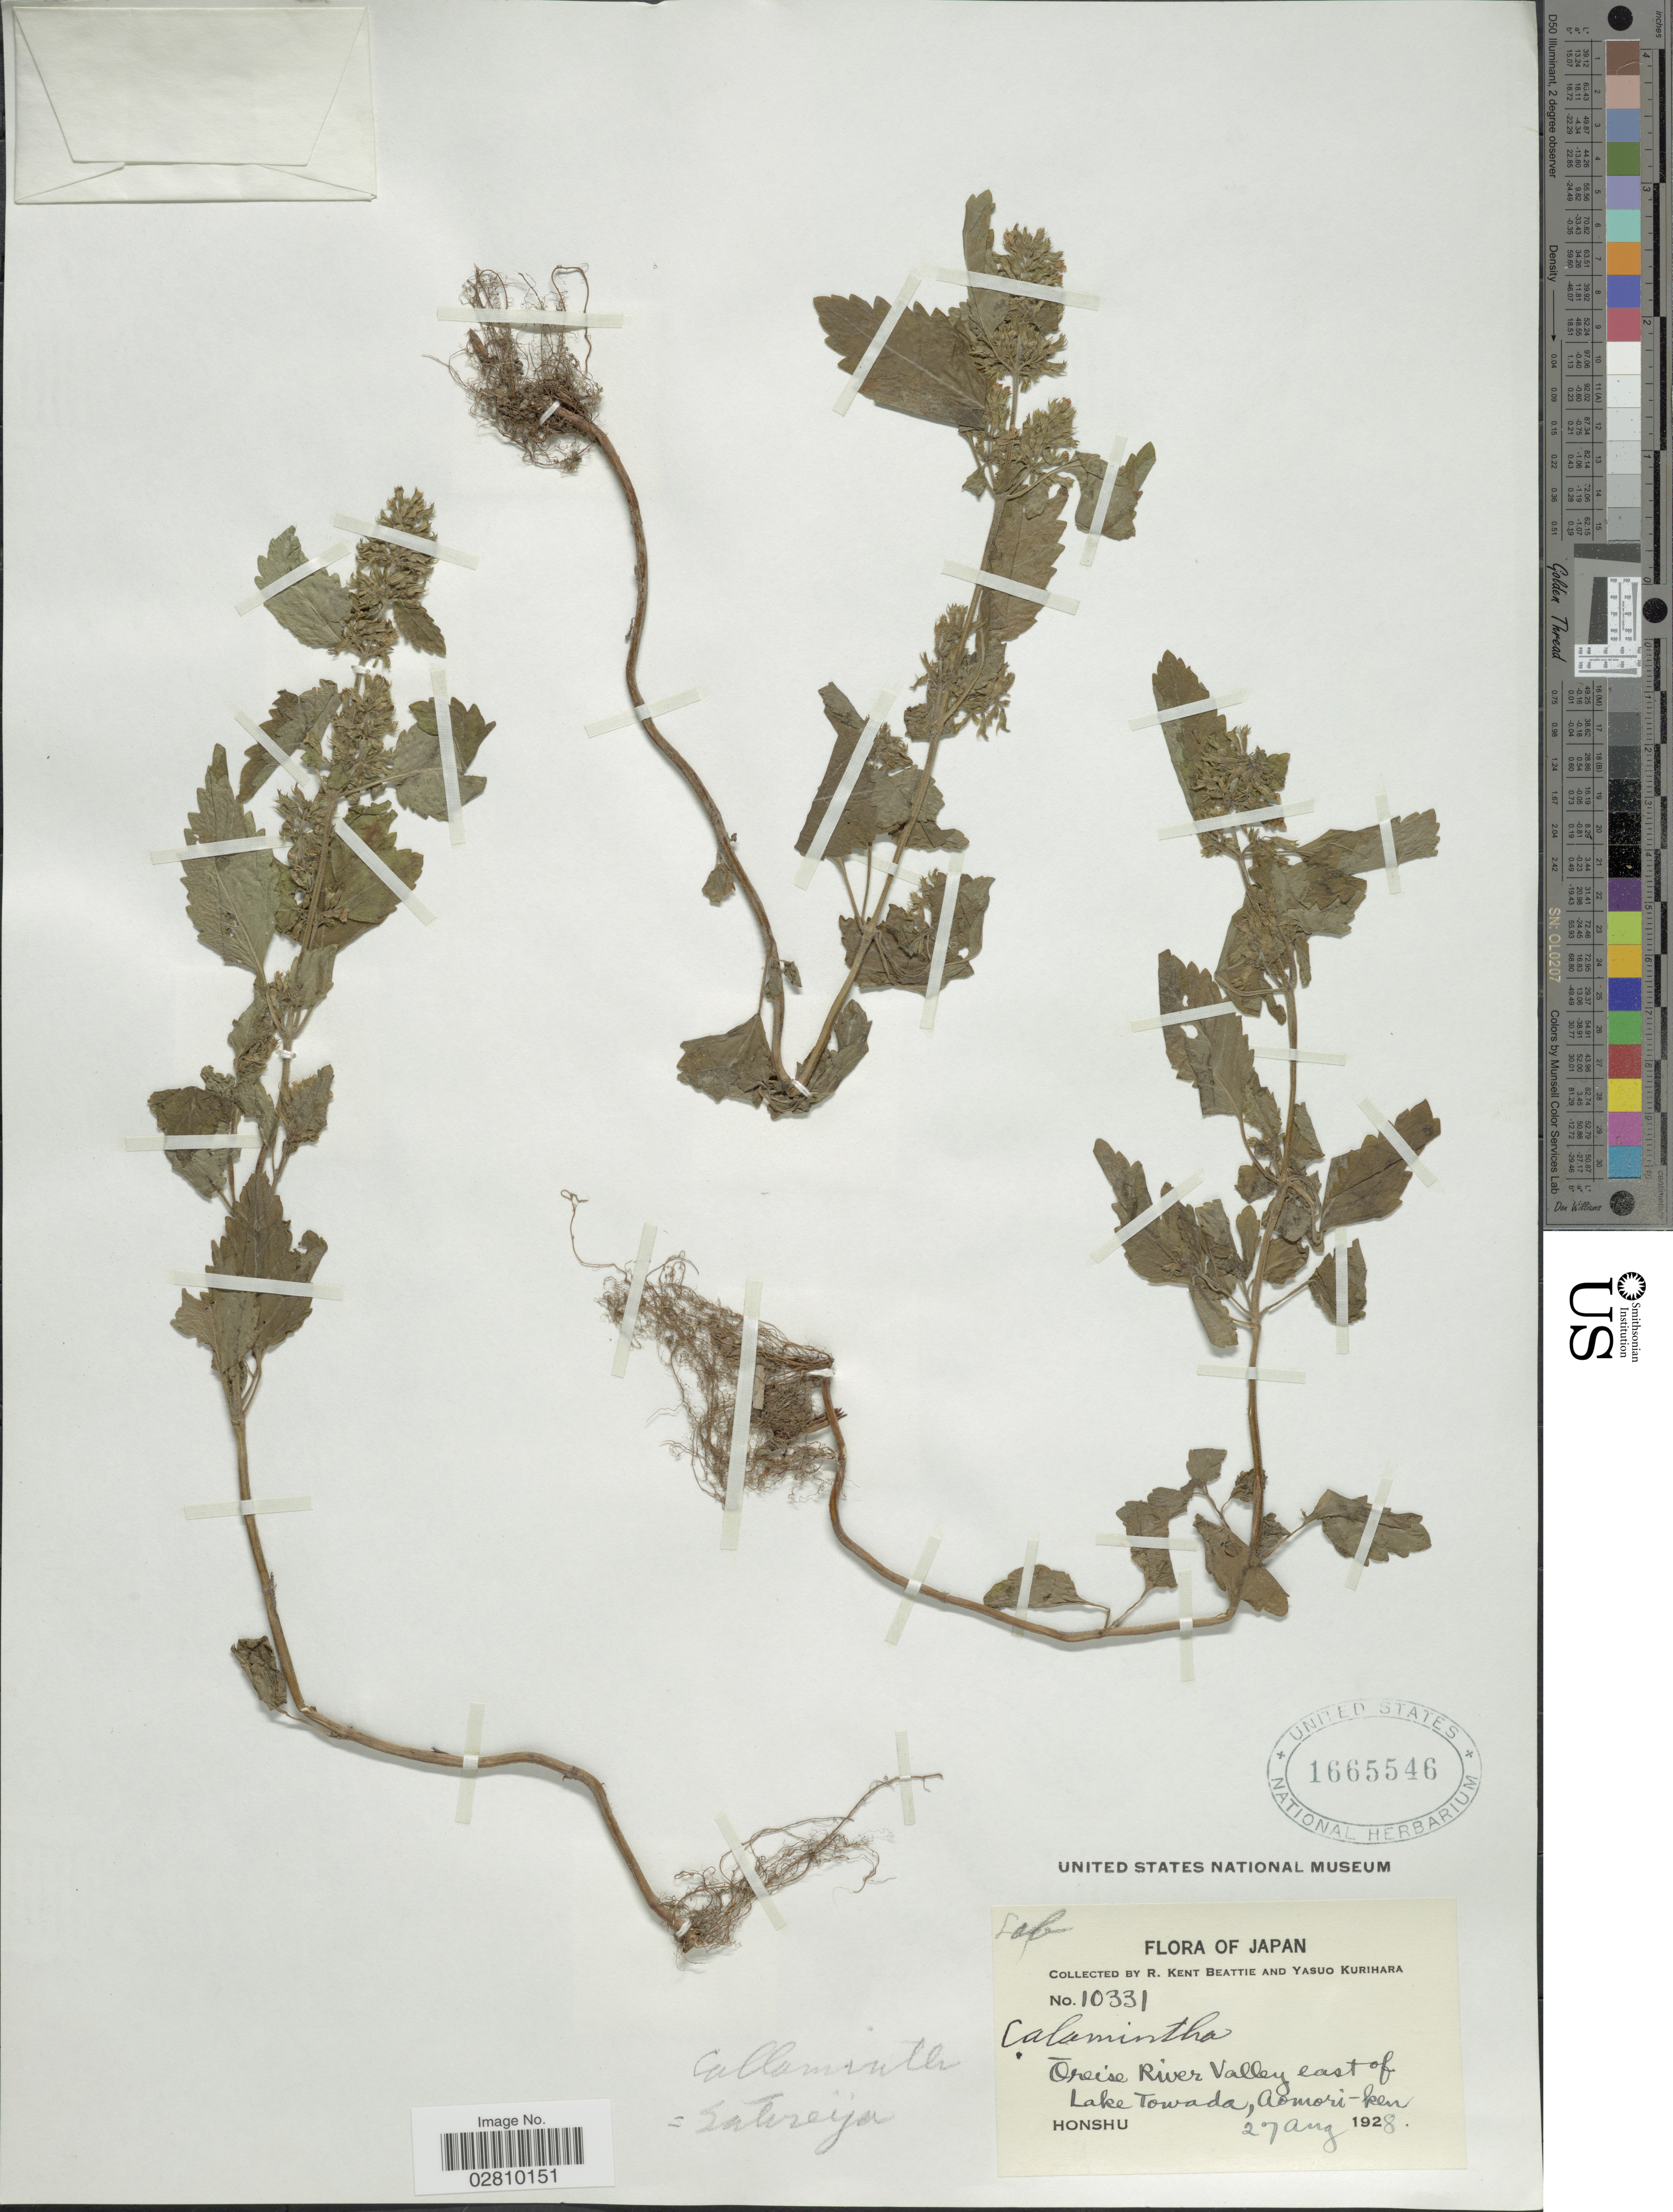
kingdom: Plantae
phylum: Tracheophyta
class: Magnoliopsida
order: Lamiales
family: Lamiaceae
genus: Calamintha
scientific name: Calamintha sp.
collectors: R. K. Beattie & Y. Kurihara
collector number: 10331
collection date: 1928-08-27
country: Japan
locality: Oreise River Valley east of Lake Towada, Aomori-ken.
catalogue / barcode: US 1665546